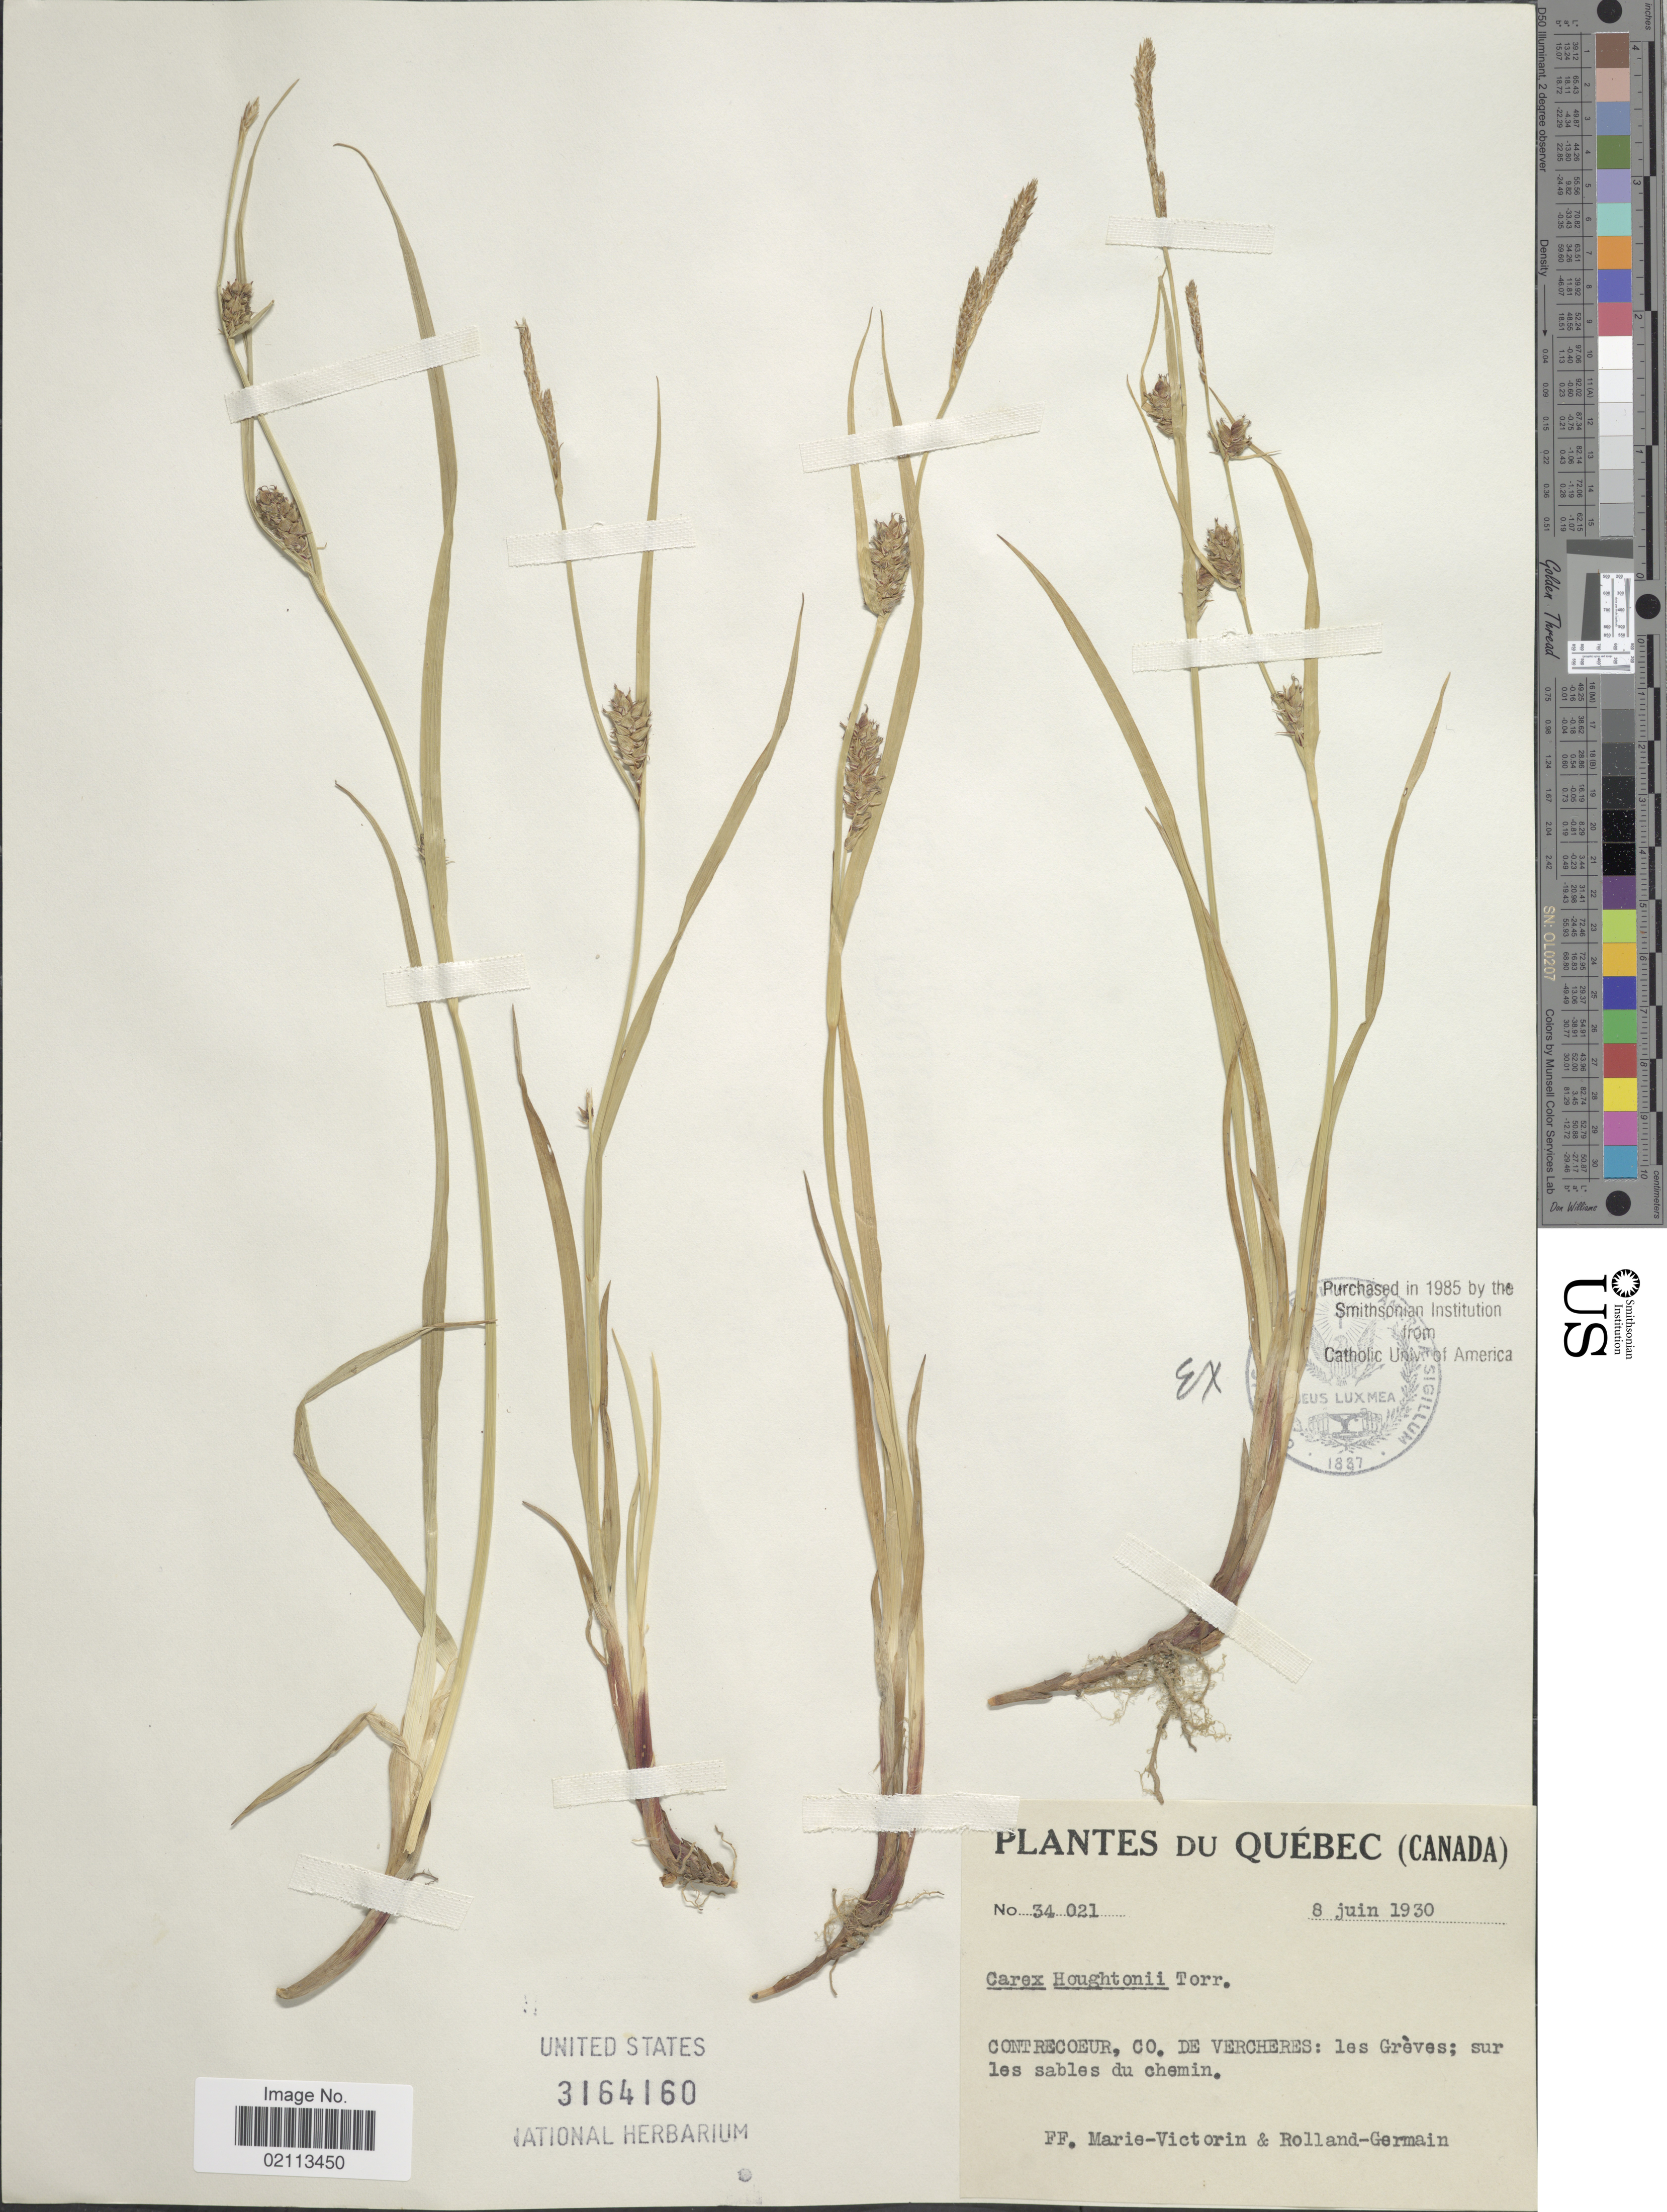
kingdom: Plantae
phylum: Tracheophyta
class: Liliopsida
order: Poales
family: Cyperaceae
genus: Carex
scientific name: Carex houghtoniana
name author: Torr. ex Dewey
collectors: F. Marie-Victorin & Rolland-Germain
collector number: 34021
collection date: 1930-06-08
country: Canada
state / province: Quebec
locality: Contrecoeur, Co De Vercheres: les Grèves; sur le sables du chemin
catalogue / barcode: US 3164160